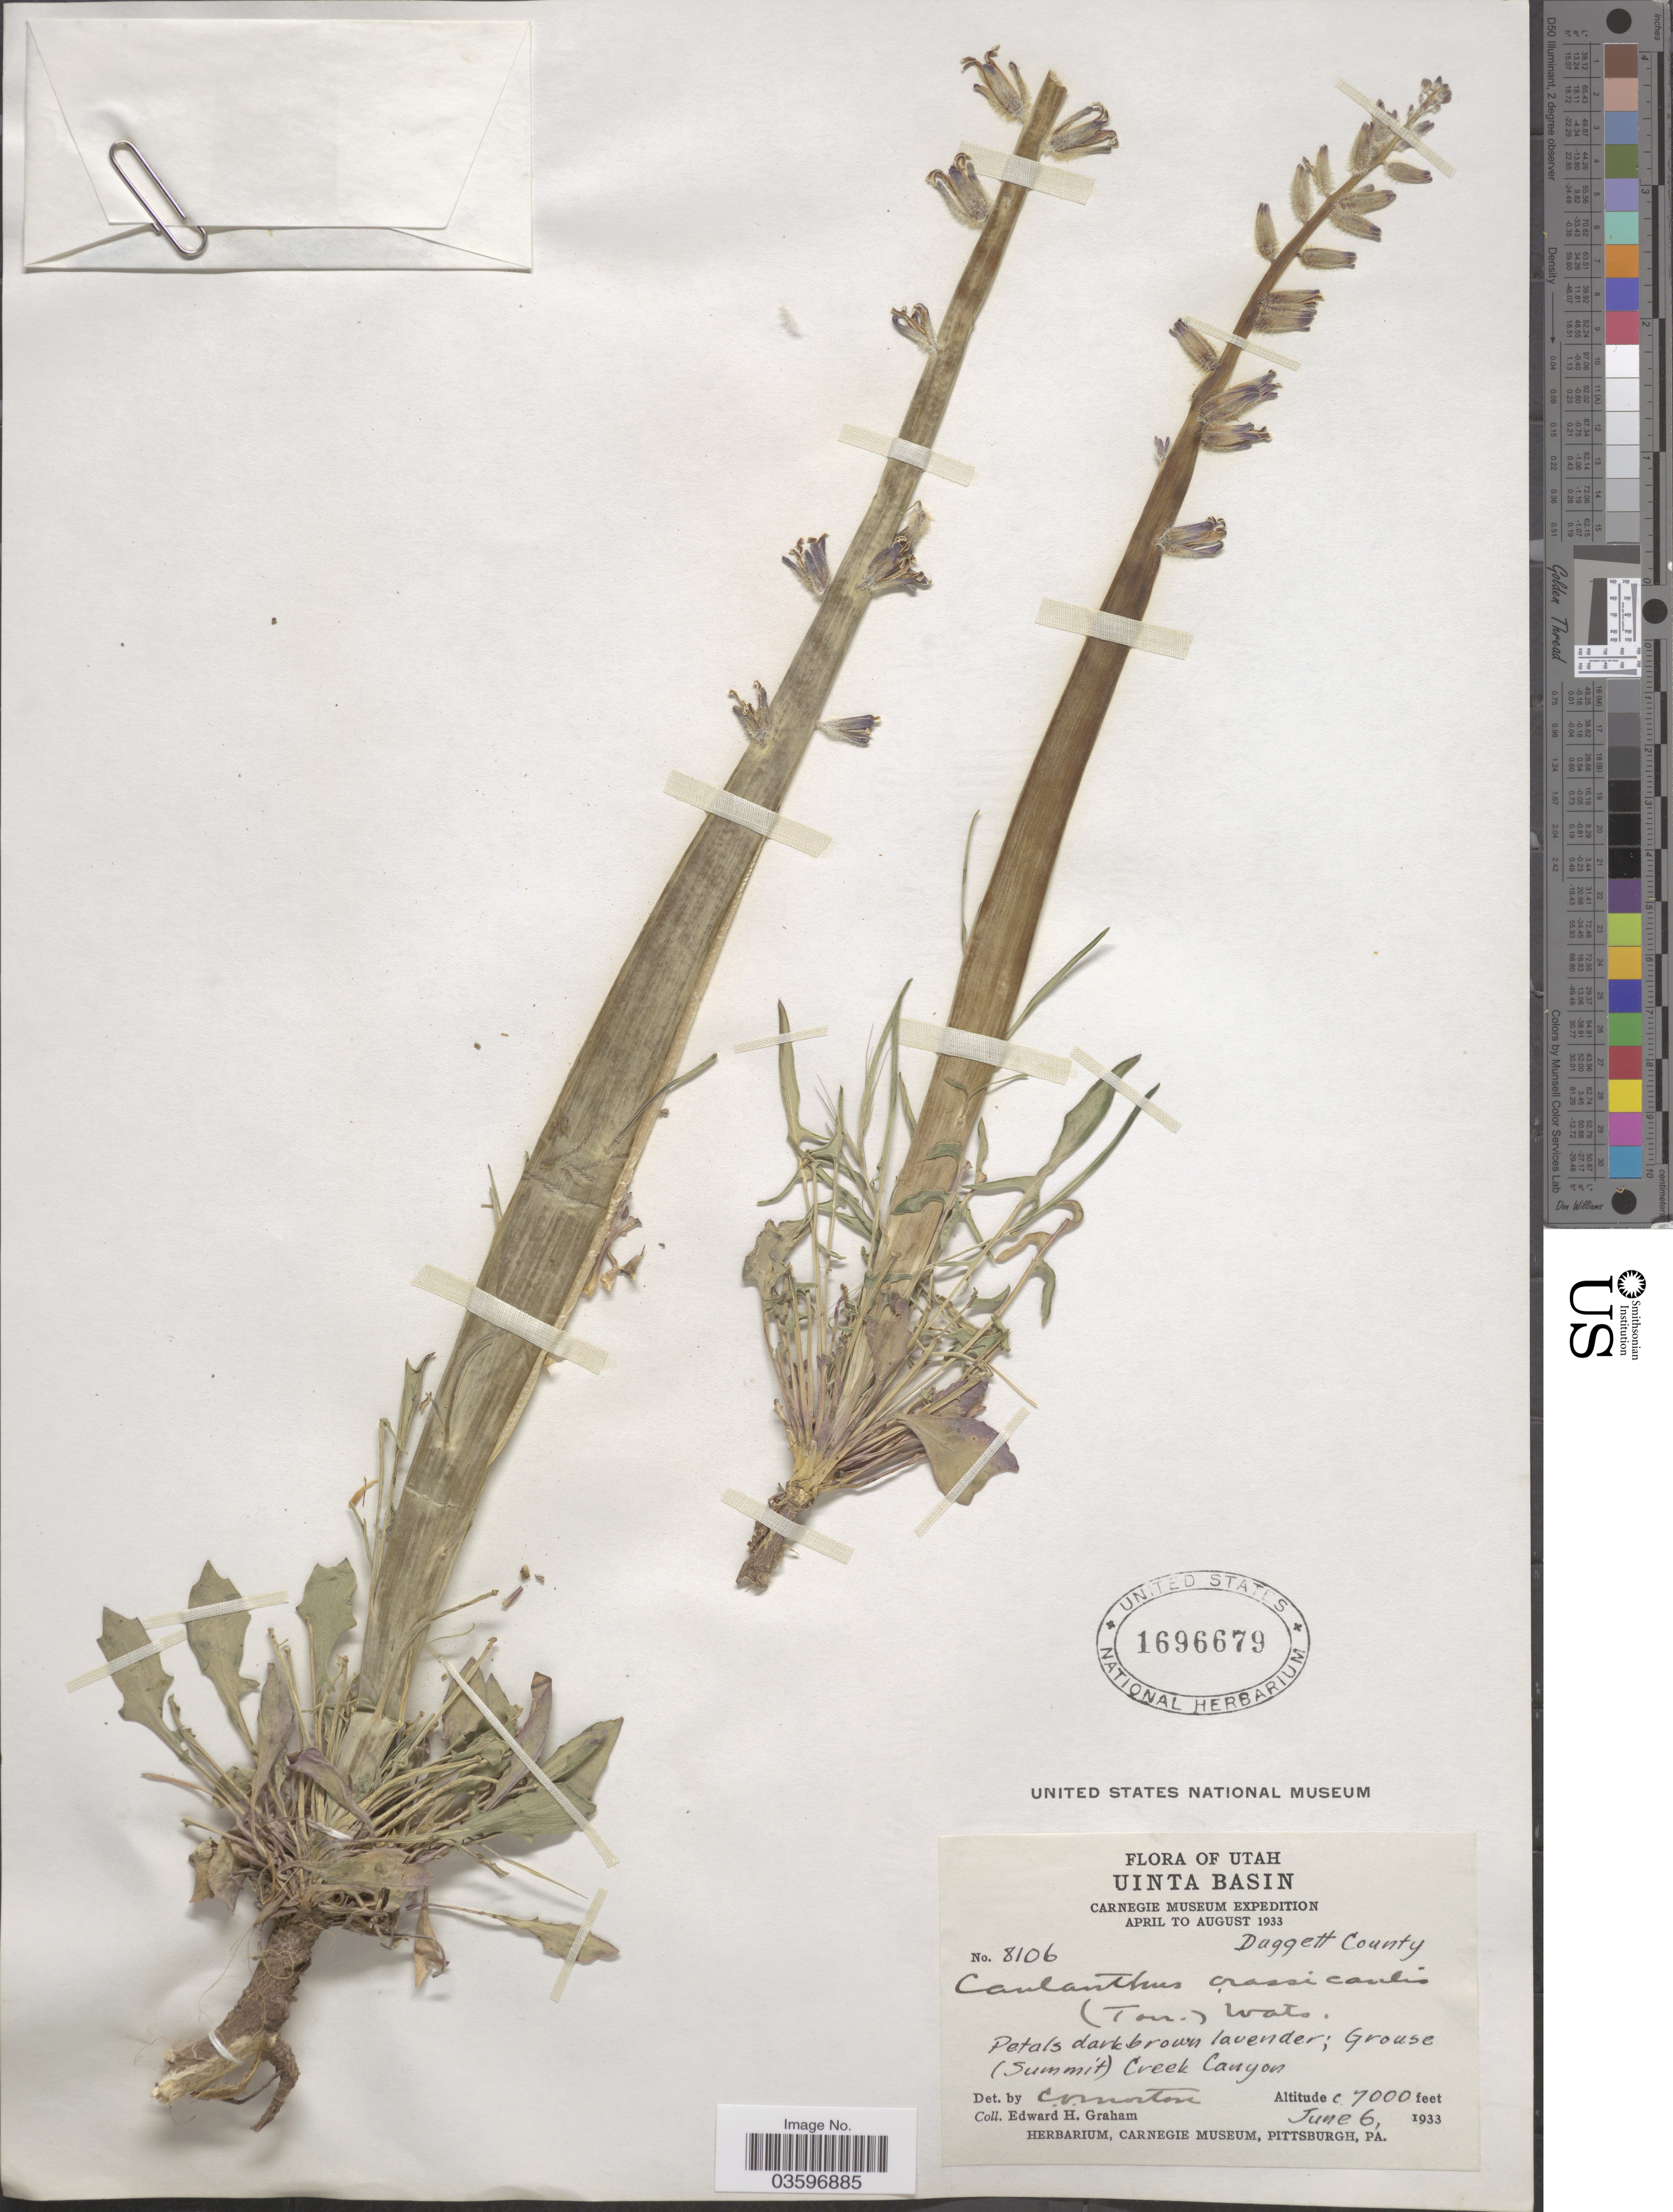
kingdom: Plantae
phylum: Tracheophyta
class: Magnoliopsida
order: Brassicales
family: Brassicaceae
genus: Caulanthus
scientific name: Caulanthus crassicaulis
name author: S. Watson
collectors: E. H. Graham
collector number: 8106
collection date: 1933-06-06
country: United States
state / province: Colorado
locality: Uinta Basin. Daggett County. Grouse (Summit) Creek Canyon.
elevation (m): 2134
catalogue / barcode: US 1696679